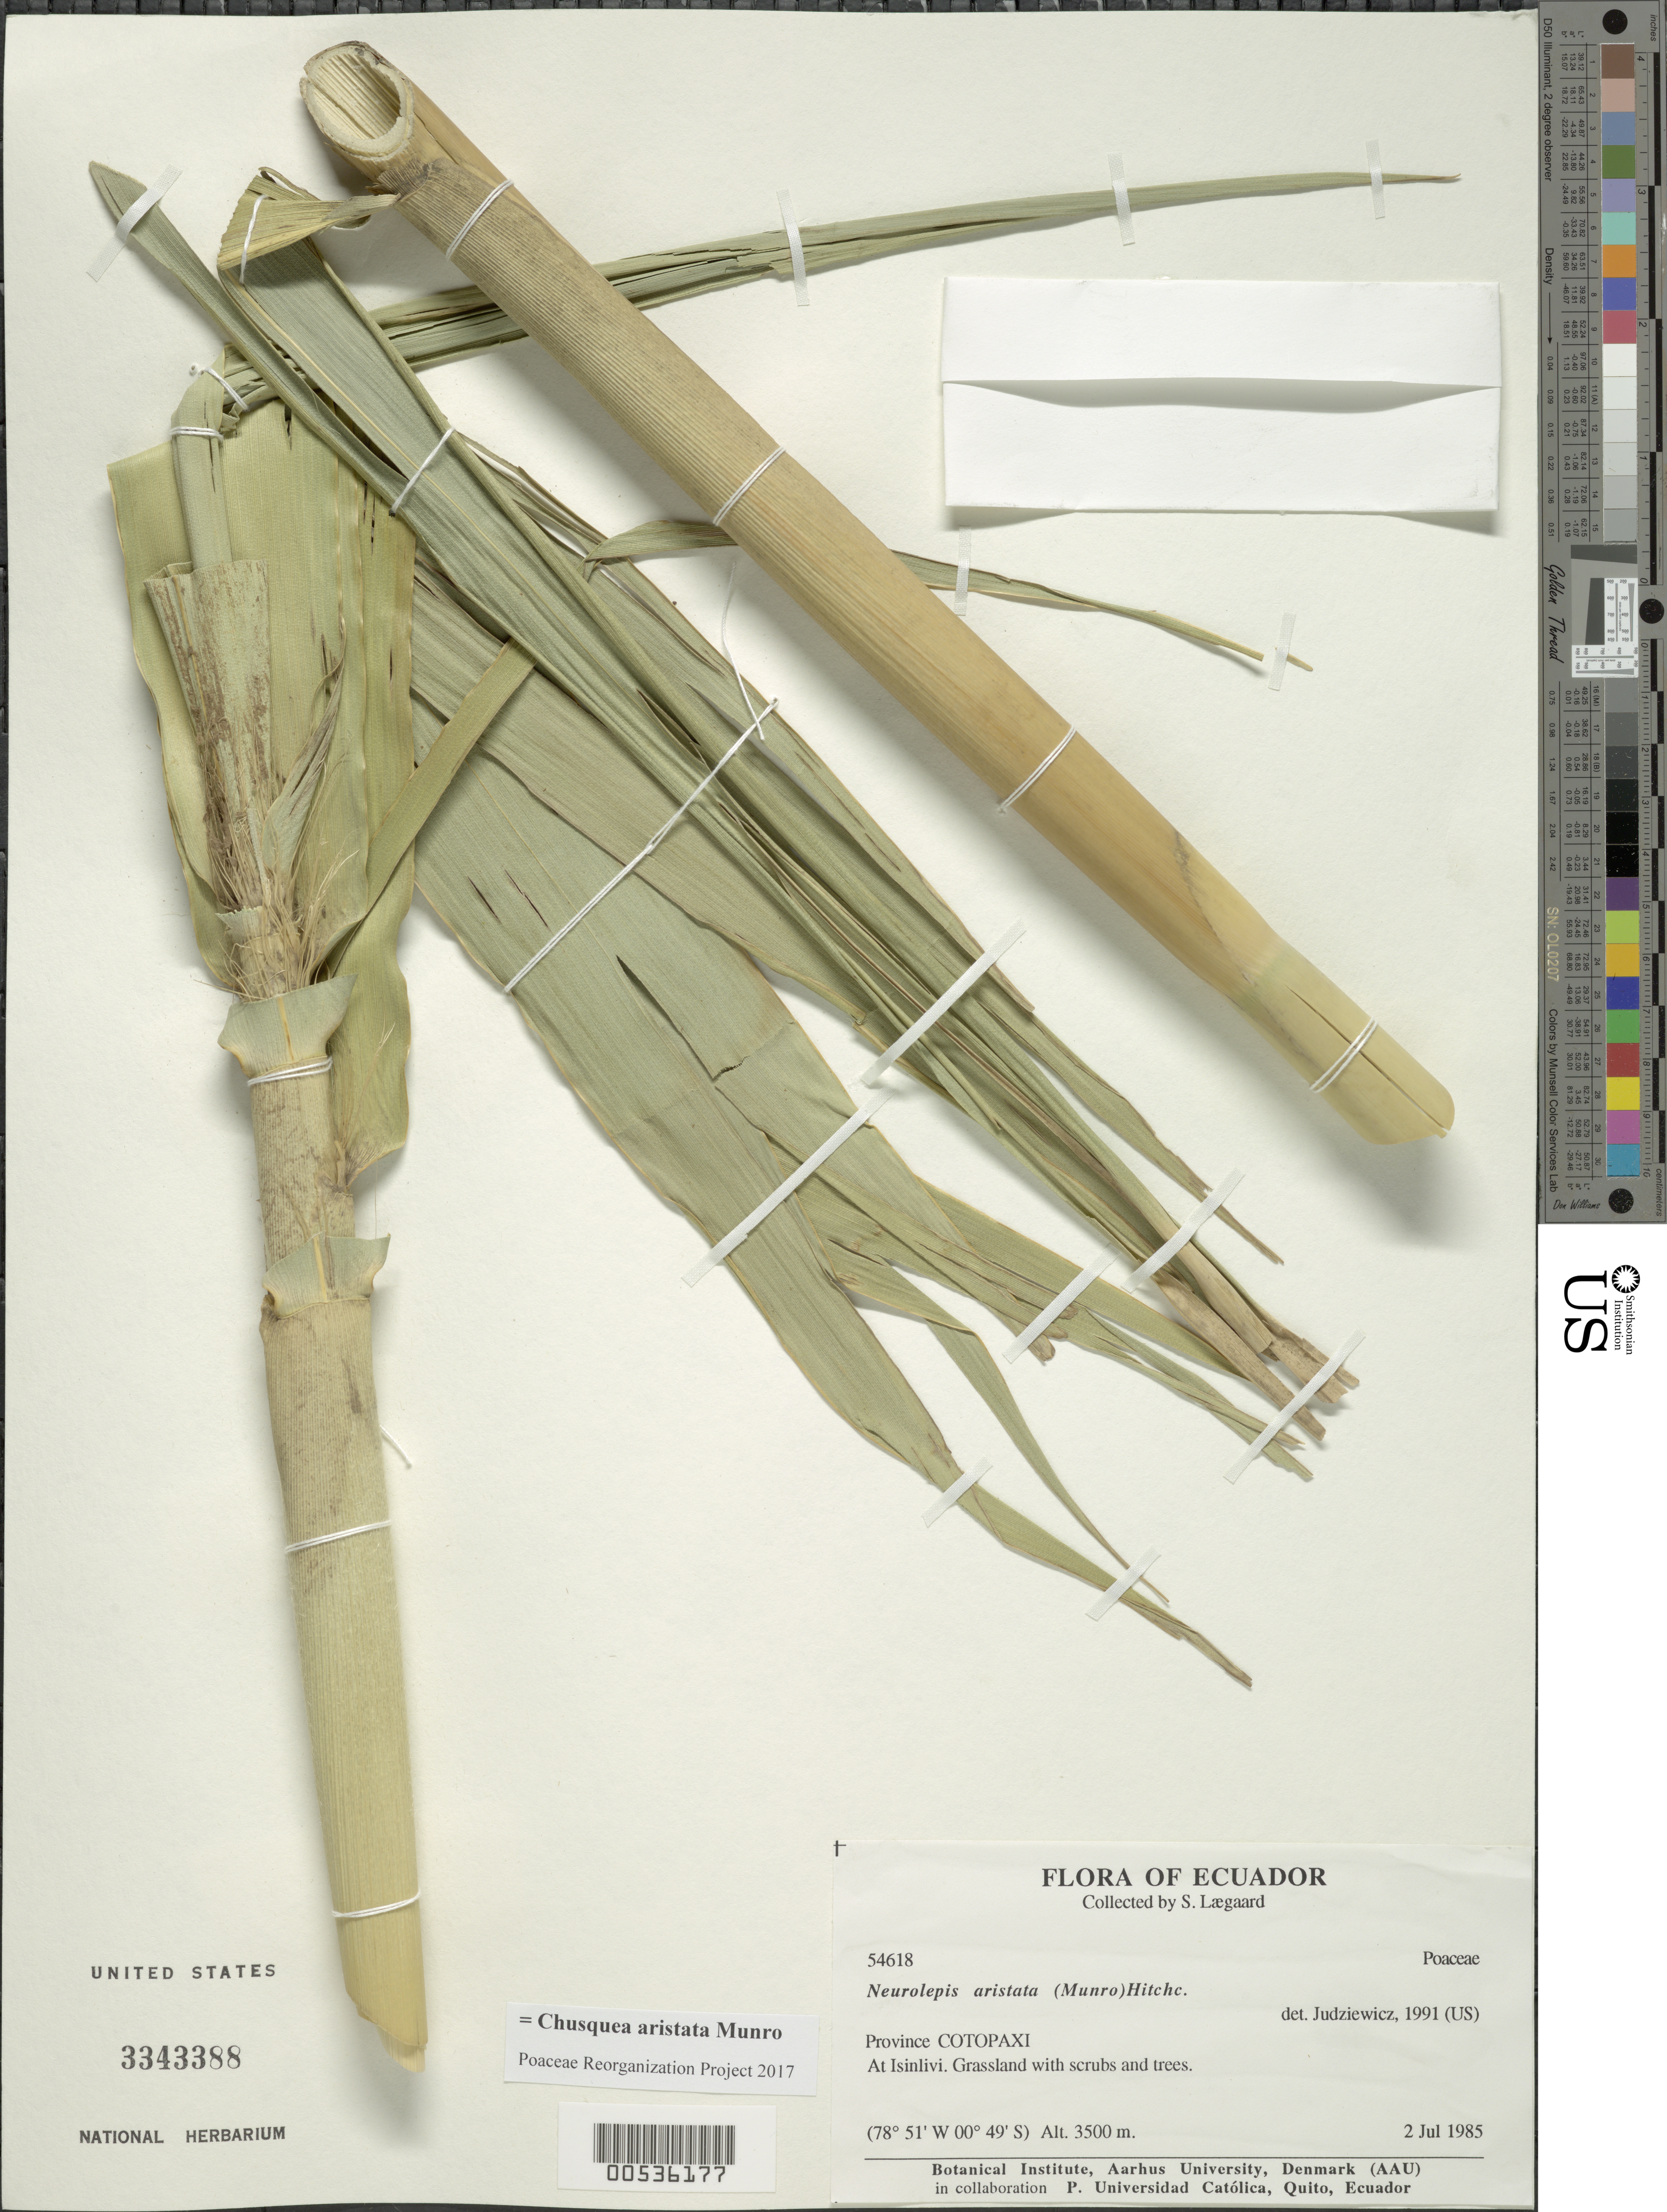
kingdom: Plantae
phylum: Tracheophyta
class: Liliopsida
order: Poales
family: Poaceae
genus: Chusquea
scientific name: Chusquea aristata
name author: Munro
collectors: S. Lægaard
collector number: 54618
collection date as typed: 02 Jul 1985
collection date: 1985-07-02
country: Ecuador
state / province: Cotopaxi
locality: At Isinlivi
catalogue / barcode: US 3343388